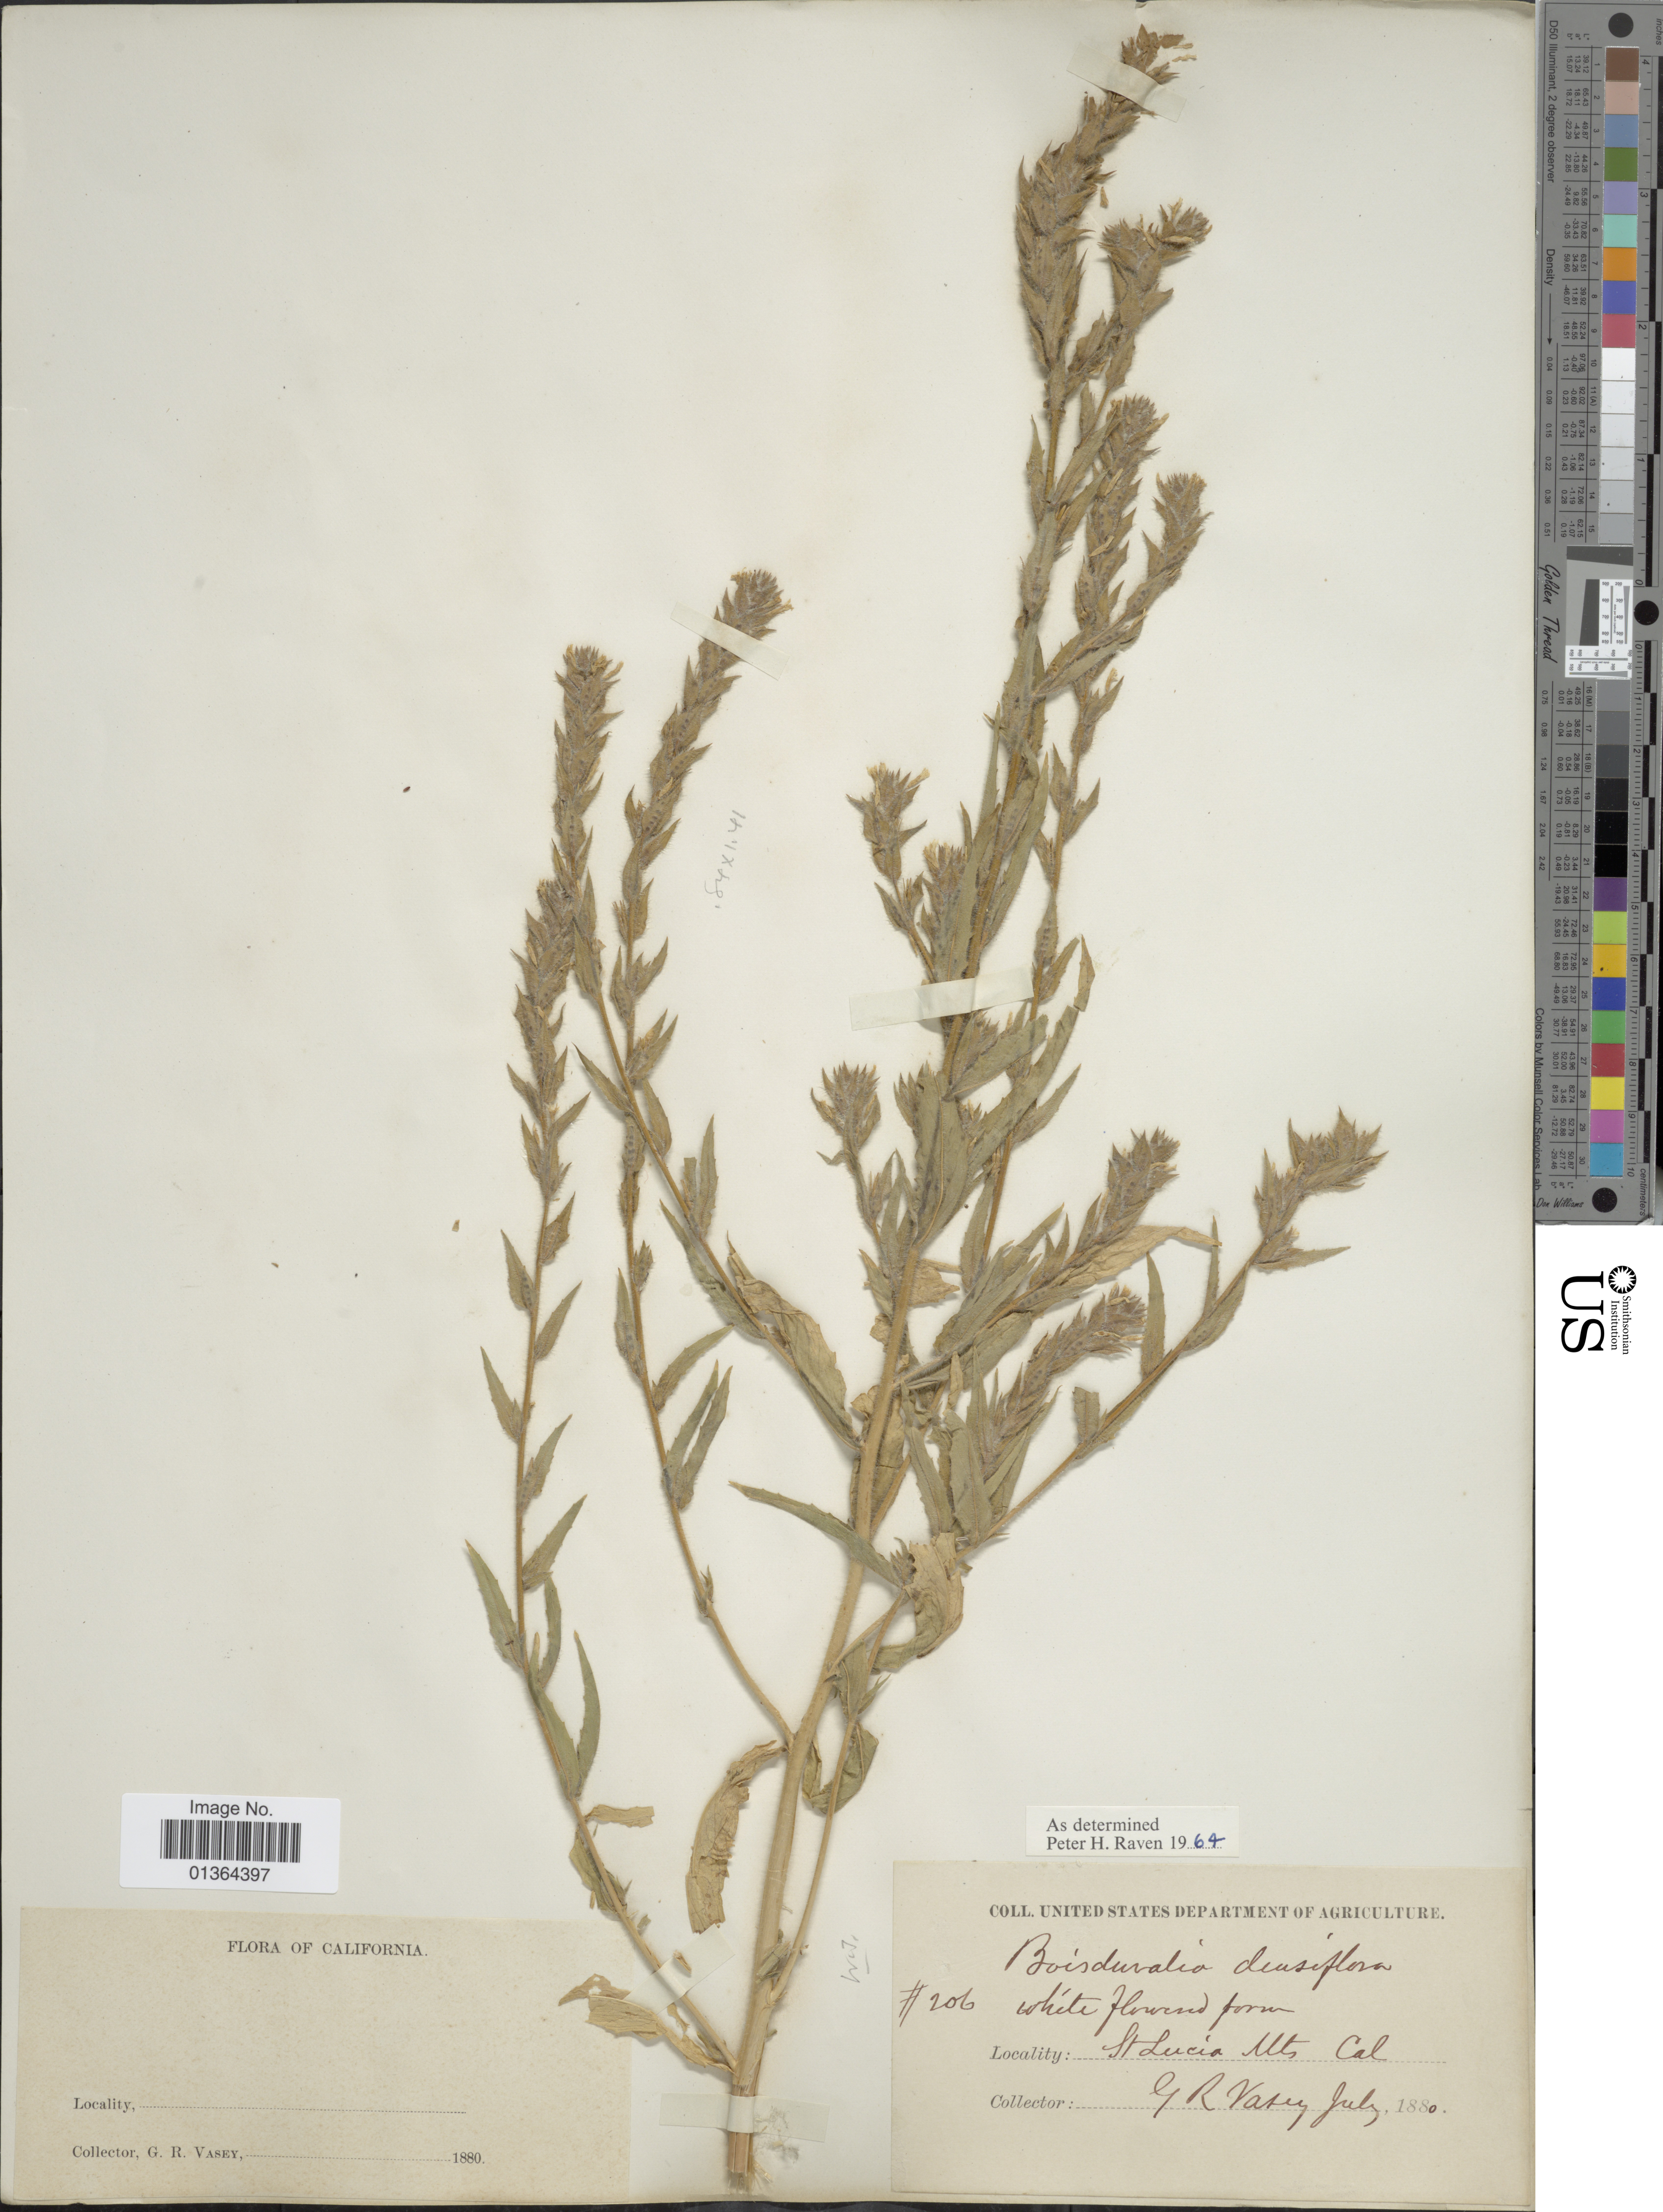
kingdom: Plantae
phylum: Tracheophyta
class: Magnoliopsida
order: Myrtales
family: Onagraceae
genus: Epilobium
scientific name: Epilobium densiflorum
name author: (Lindl.) Hoch & P.H. Raven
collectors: G. R. Vasey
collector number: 206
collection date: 1880-07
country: United States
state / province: California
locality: St. Lucia Mts